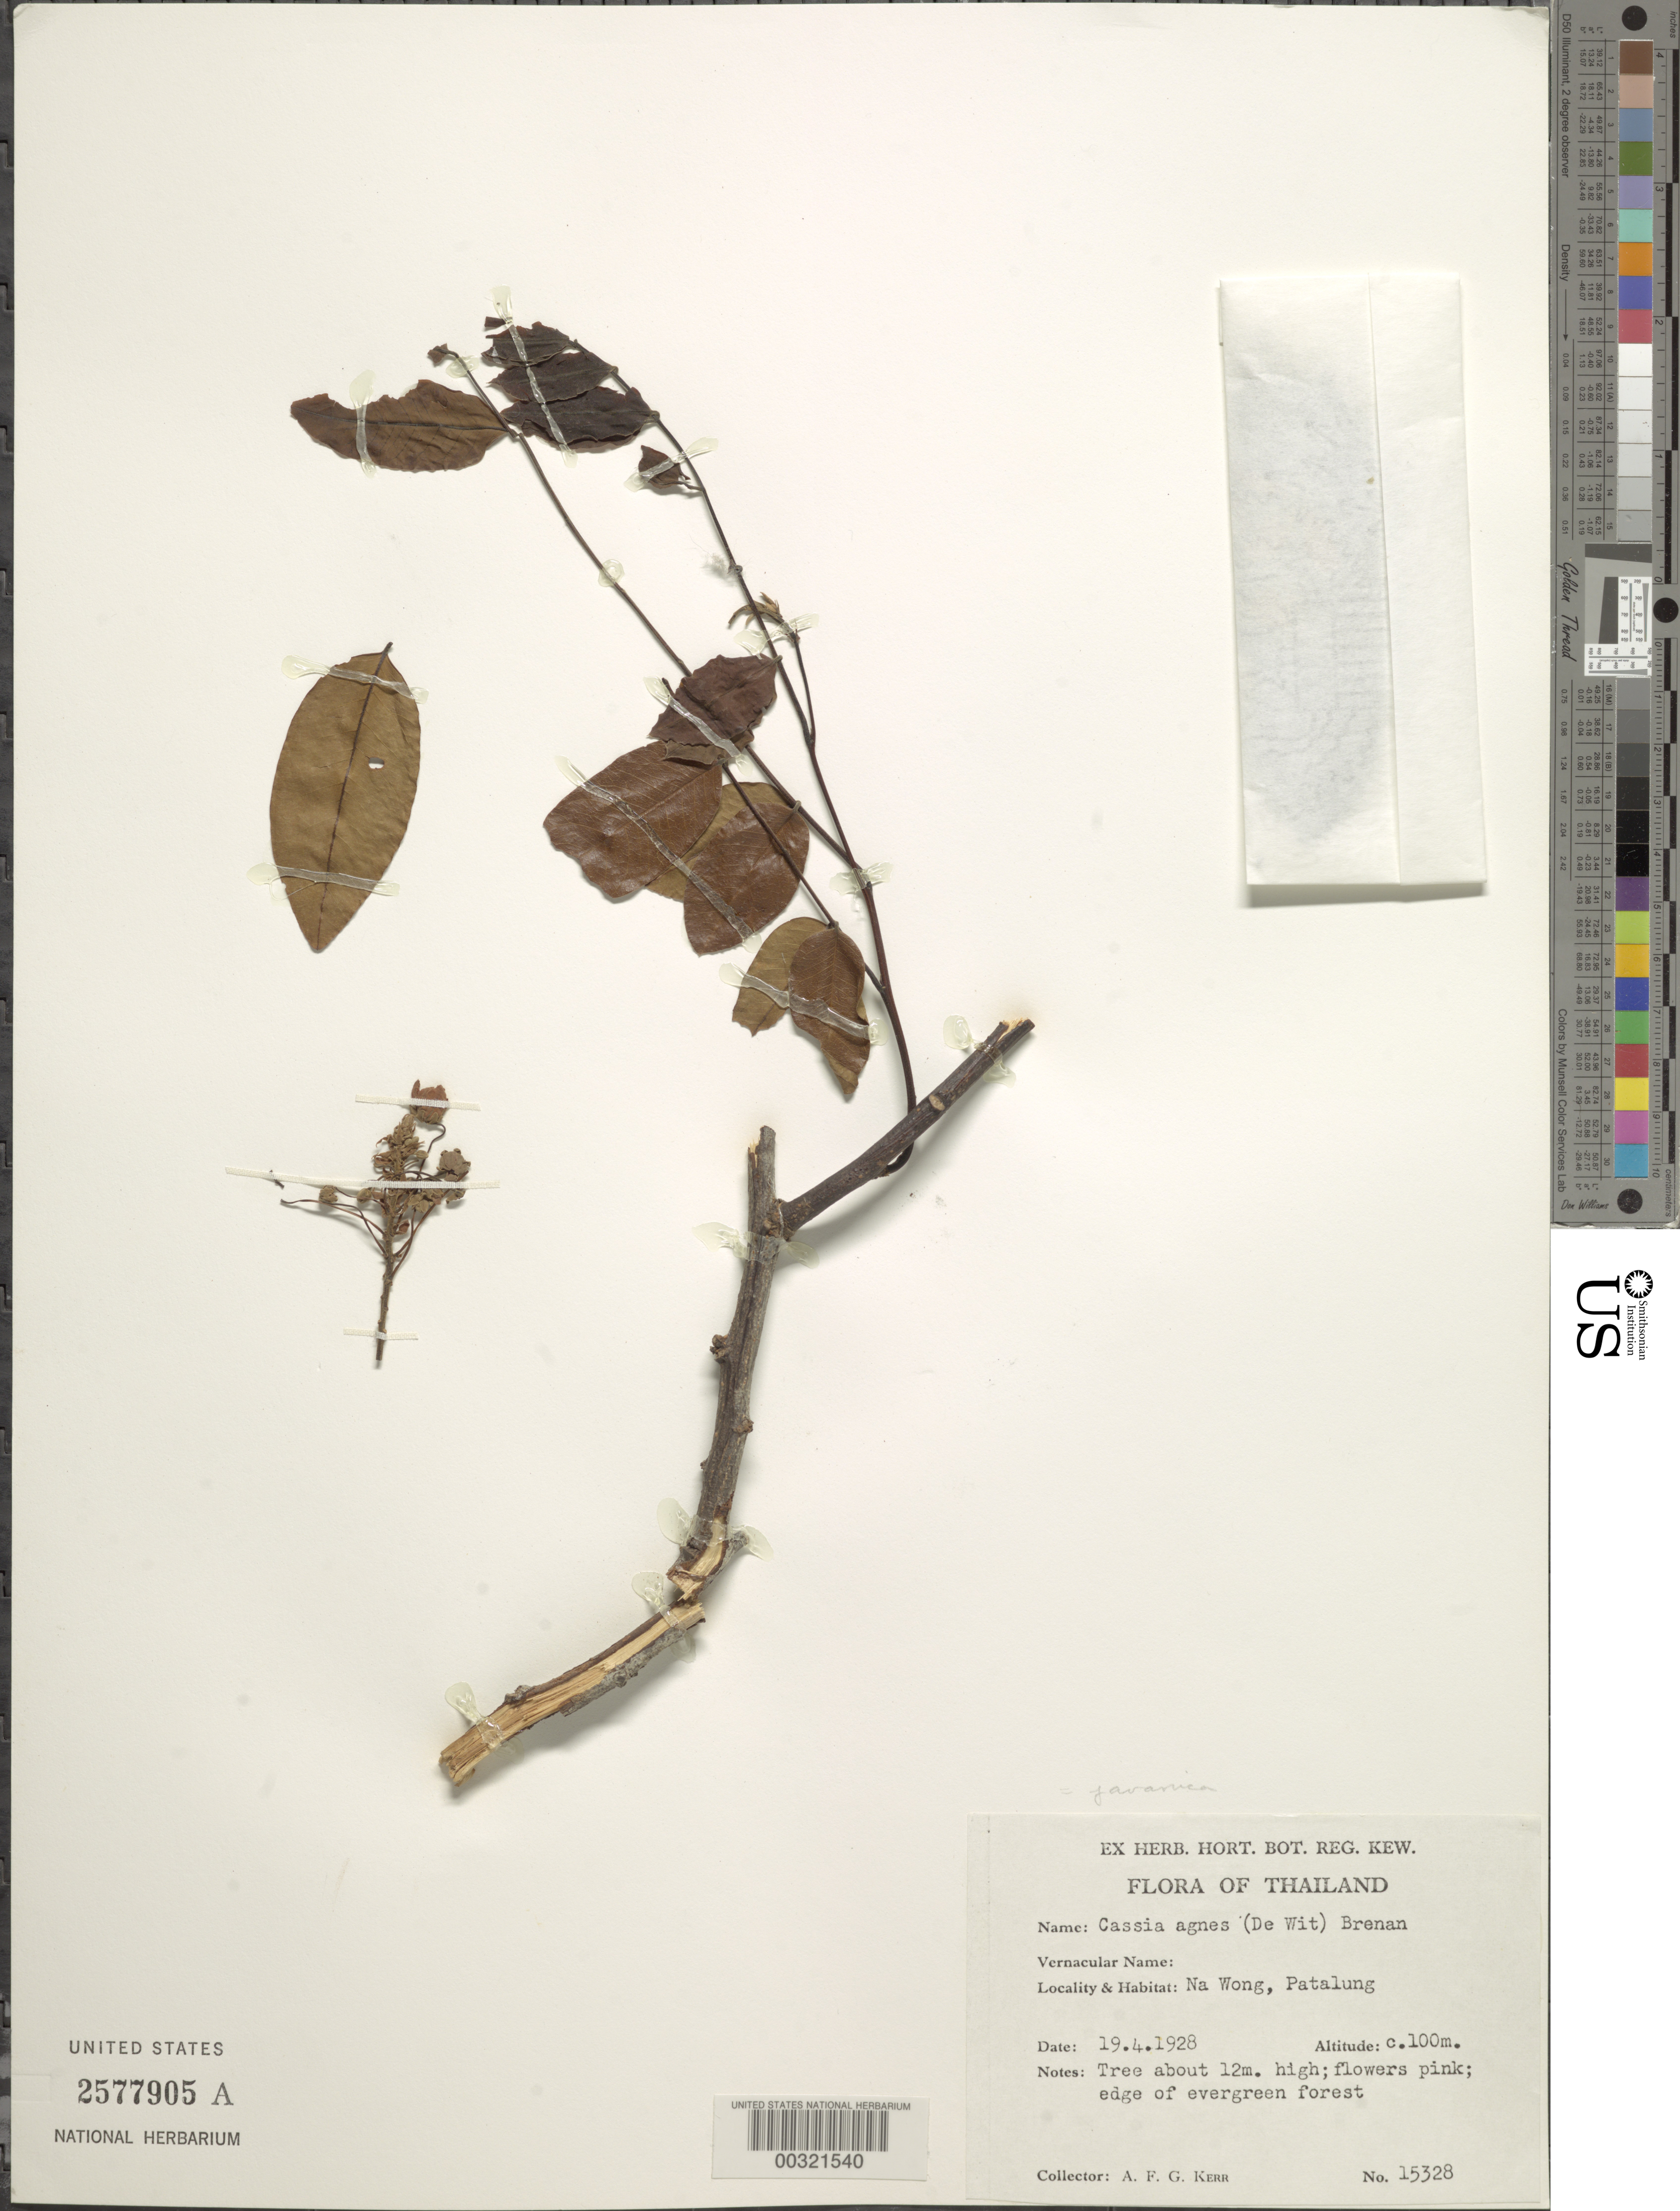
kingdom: Plantae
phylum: Tracheophyta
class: Magnoliopsida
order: Fabales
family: Fabaceae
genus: Cassia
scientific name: Cassia javanica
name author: L.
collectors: A. F. G. Kerr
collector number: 15328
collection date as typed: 19 Apr 1928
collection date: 1928-04-19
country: Thailand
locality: Na wong, patalung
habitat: Edge of evergreen forest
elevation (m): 100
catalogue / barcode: US 2577905A